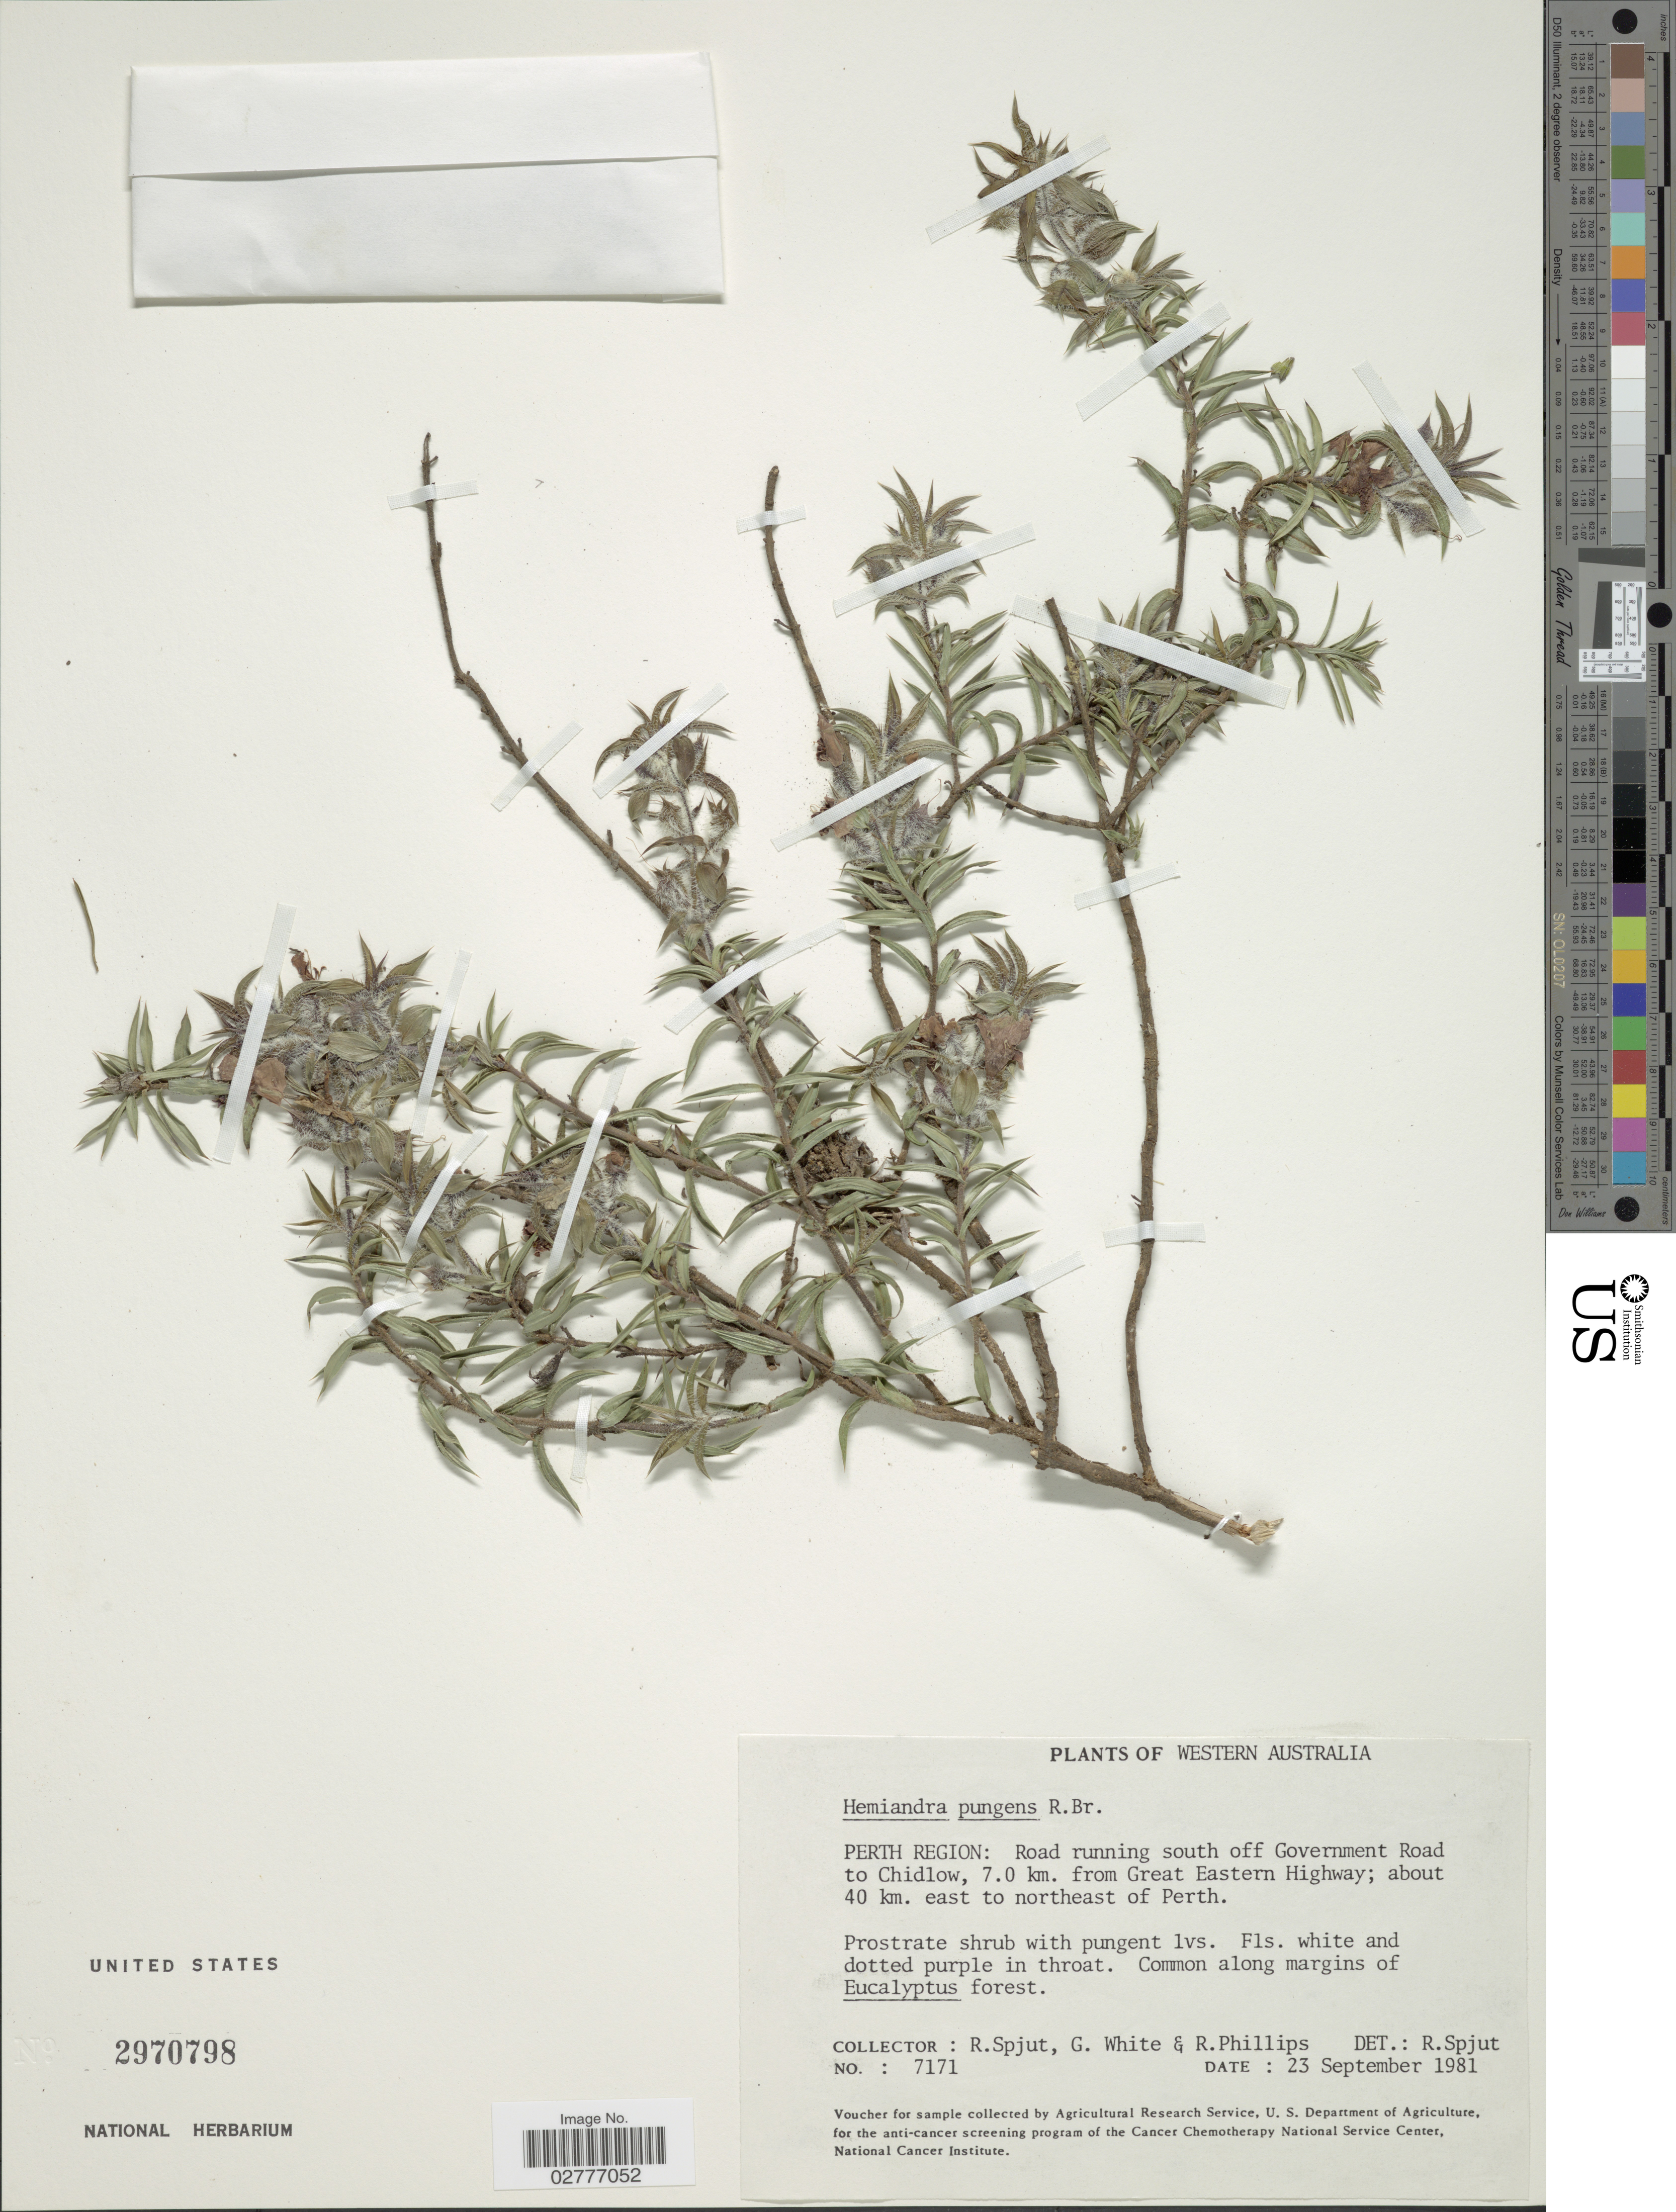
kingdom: Plantae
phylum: Tracheophyta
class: Magnoliopsida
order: Lamiales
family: Lamiaceae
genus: Hemiandra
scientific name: Hemiandra pungens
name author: R. Br.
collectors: R. Spjut, G. White & R. Phillips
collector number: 7171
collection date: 1981-09-23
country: Australia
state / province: Western Australia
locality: Perth Region: Road running south off Government Road to Chidlow, 7.0 km. from Great Eastern Highway; about 40 km. east to northeast of Perth.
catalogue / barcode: US 2970798